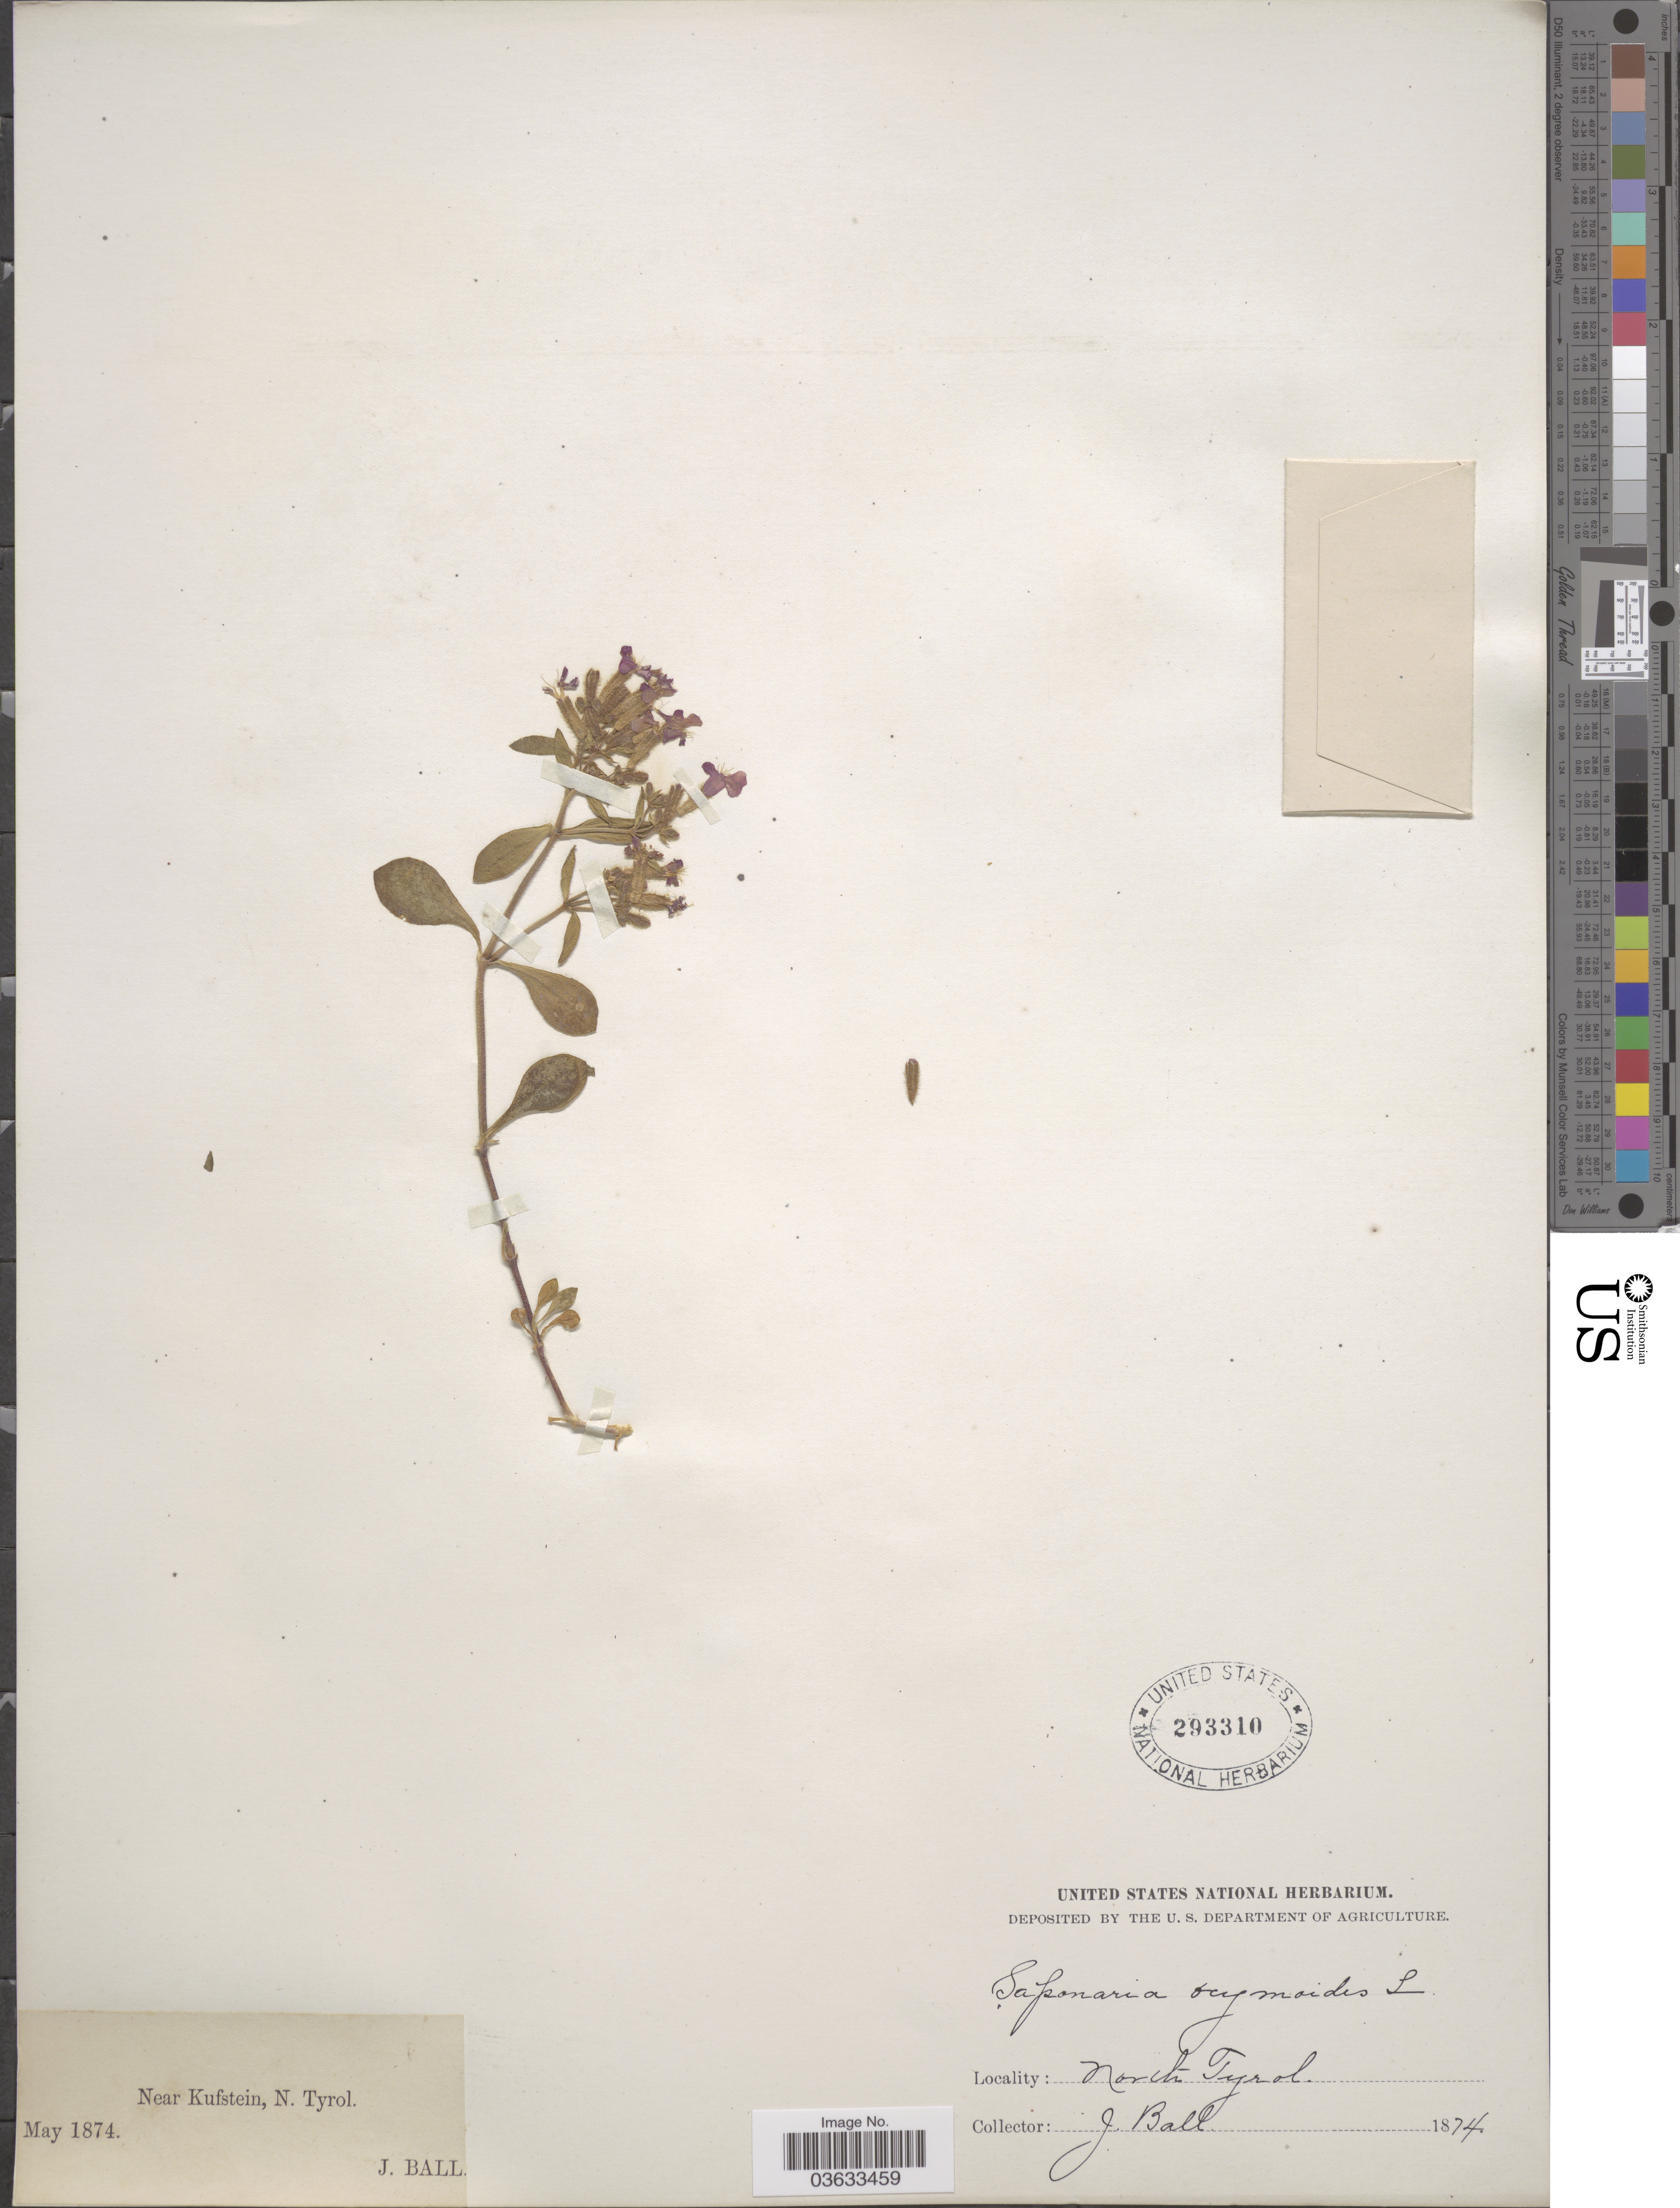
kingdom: Plantae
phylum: Tracheophyta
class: Magnoliopsida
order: Caryophyllales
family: Caryophyllaceae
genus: Saponaria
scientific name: Saponaria ocymoides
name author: L.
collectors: J. Ball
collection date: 1874-05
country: Austria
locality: Near Kufstein, North Tyrol.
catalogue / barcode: US 293310